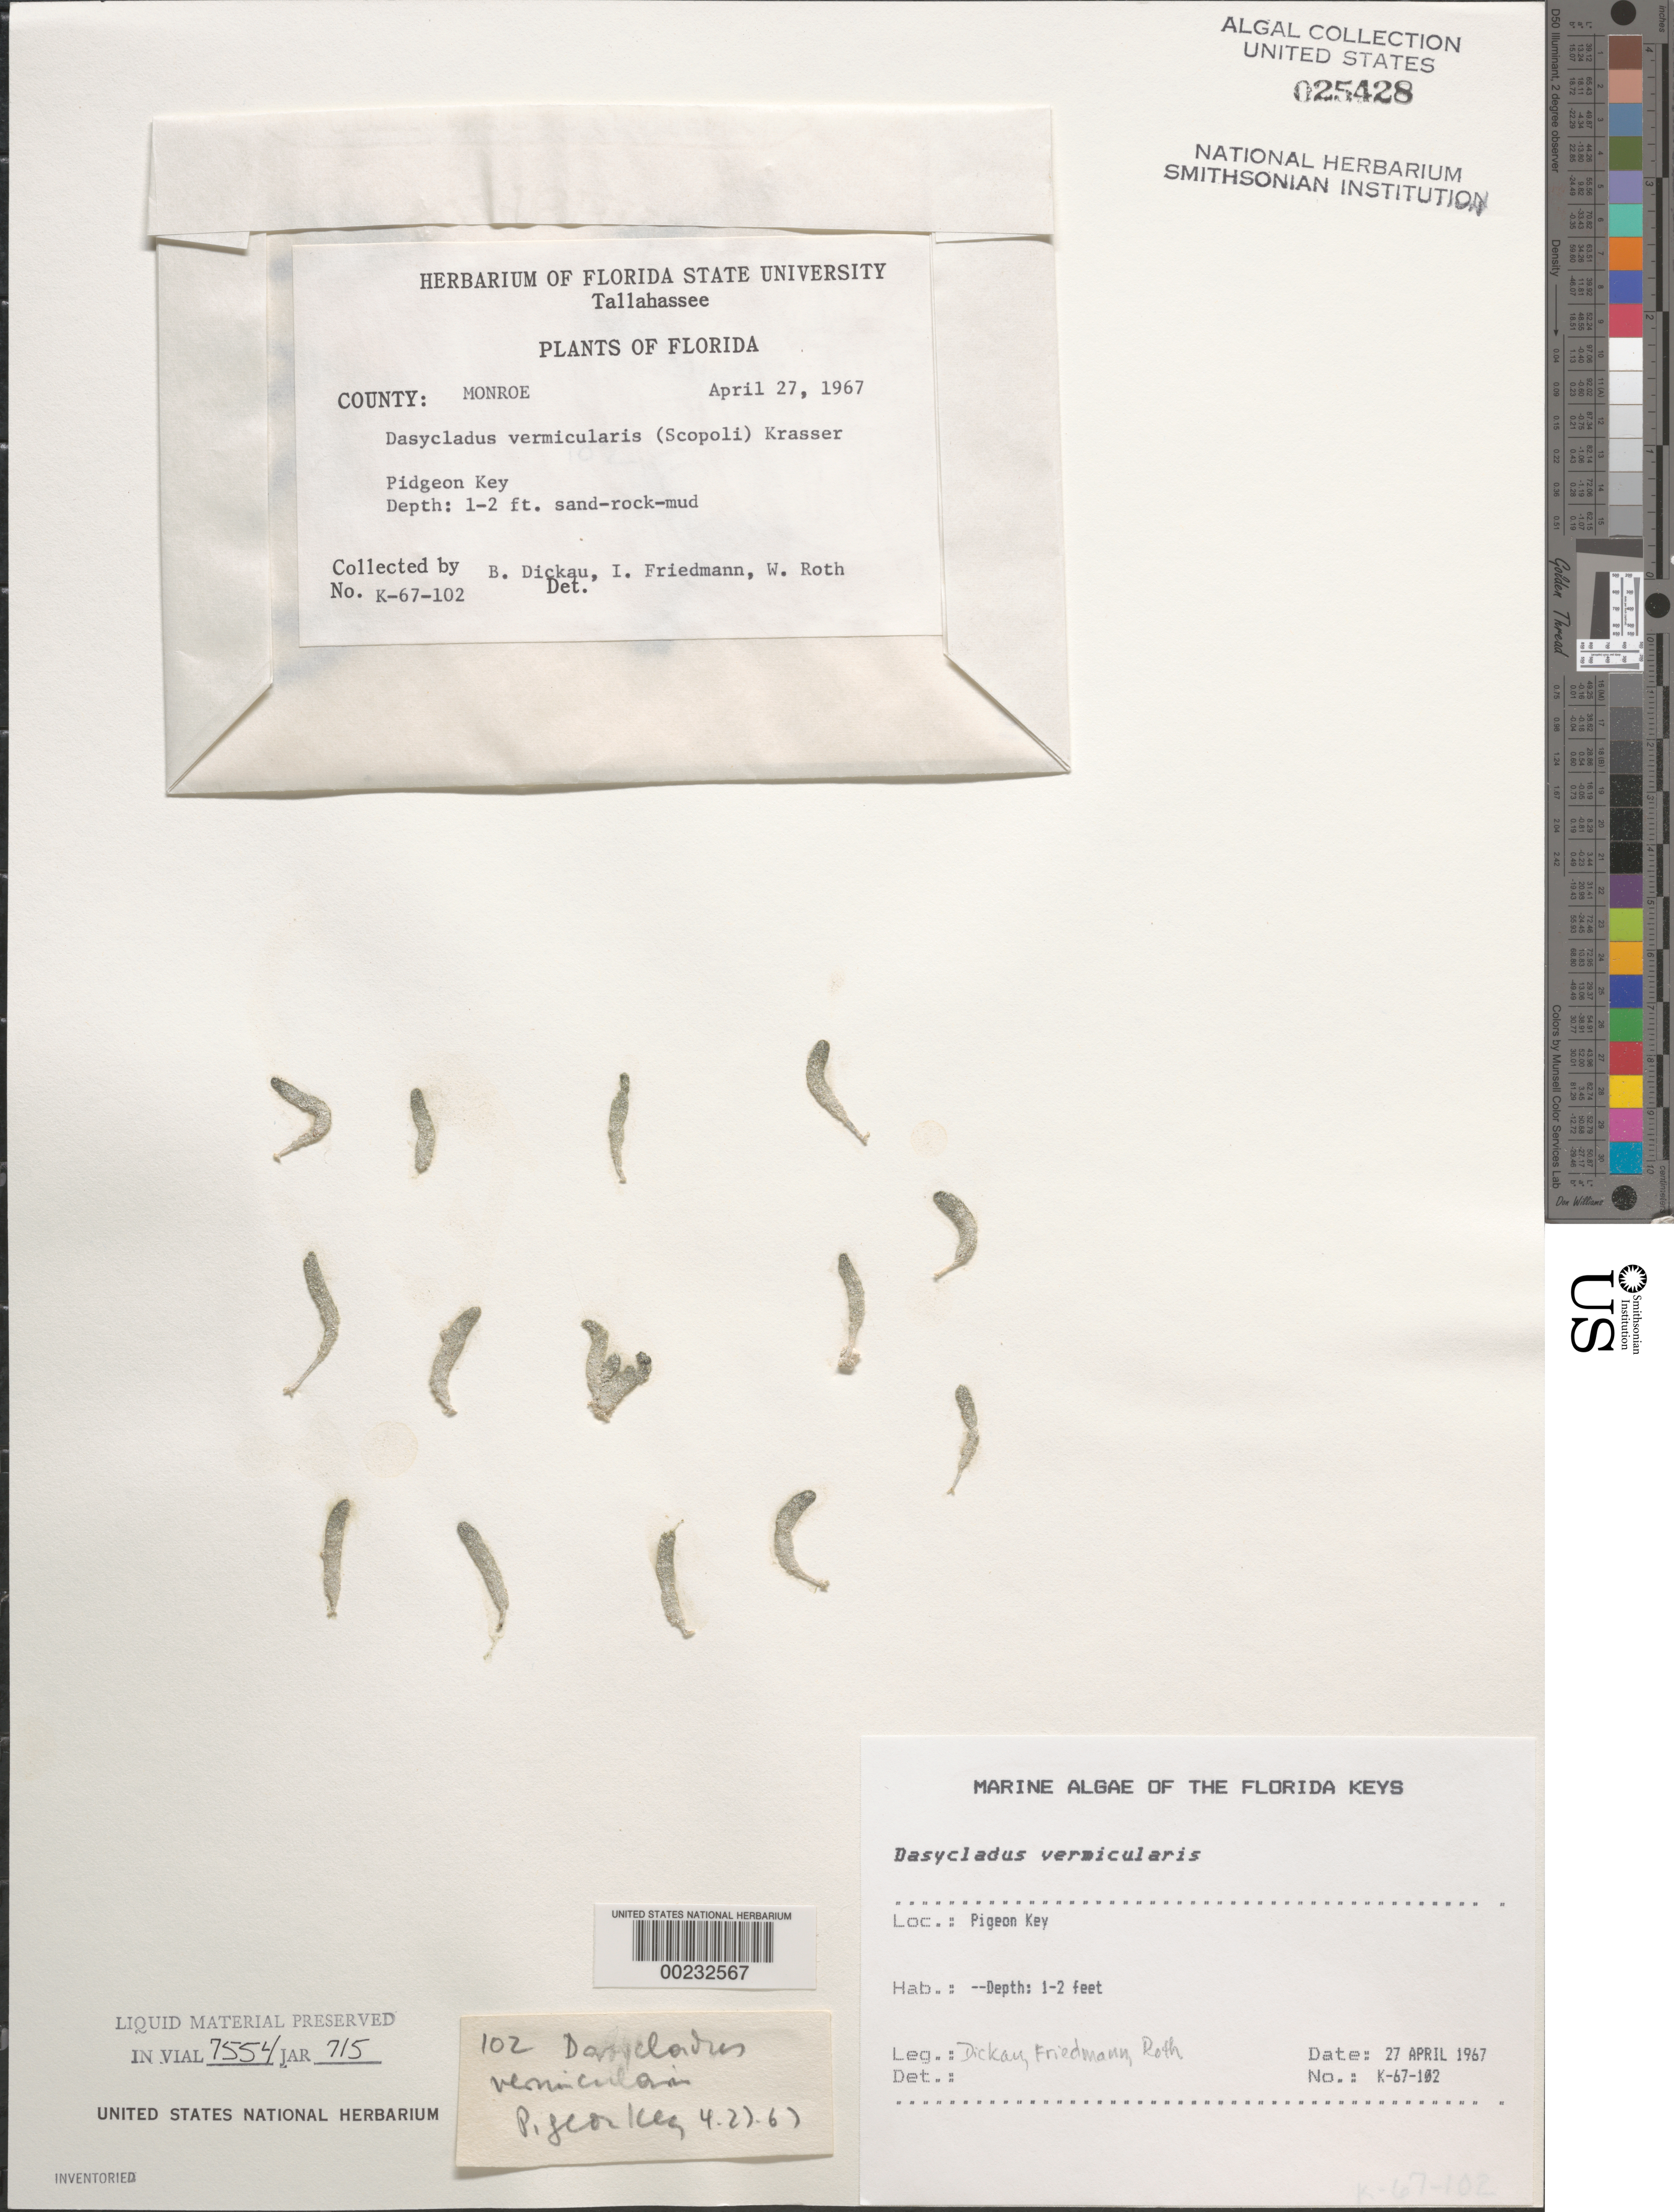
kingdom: Plantae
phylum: Chlorophyta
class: Ulvophyceae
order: Dasycladales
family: Dasycladaceae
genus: Dasycladus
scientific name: Dasycladus vermicularis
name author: (Scop.) Krasser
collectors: B. Dickau, E. Friedmann & W. C. Roth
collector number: K-67-102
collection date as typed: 27 Apr 1967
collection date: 1967-04-27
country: United States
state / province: Florida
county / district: Monroe County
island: Pigeon Key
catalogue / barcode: US 25428